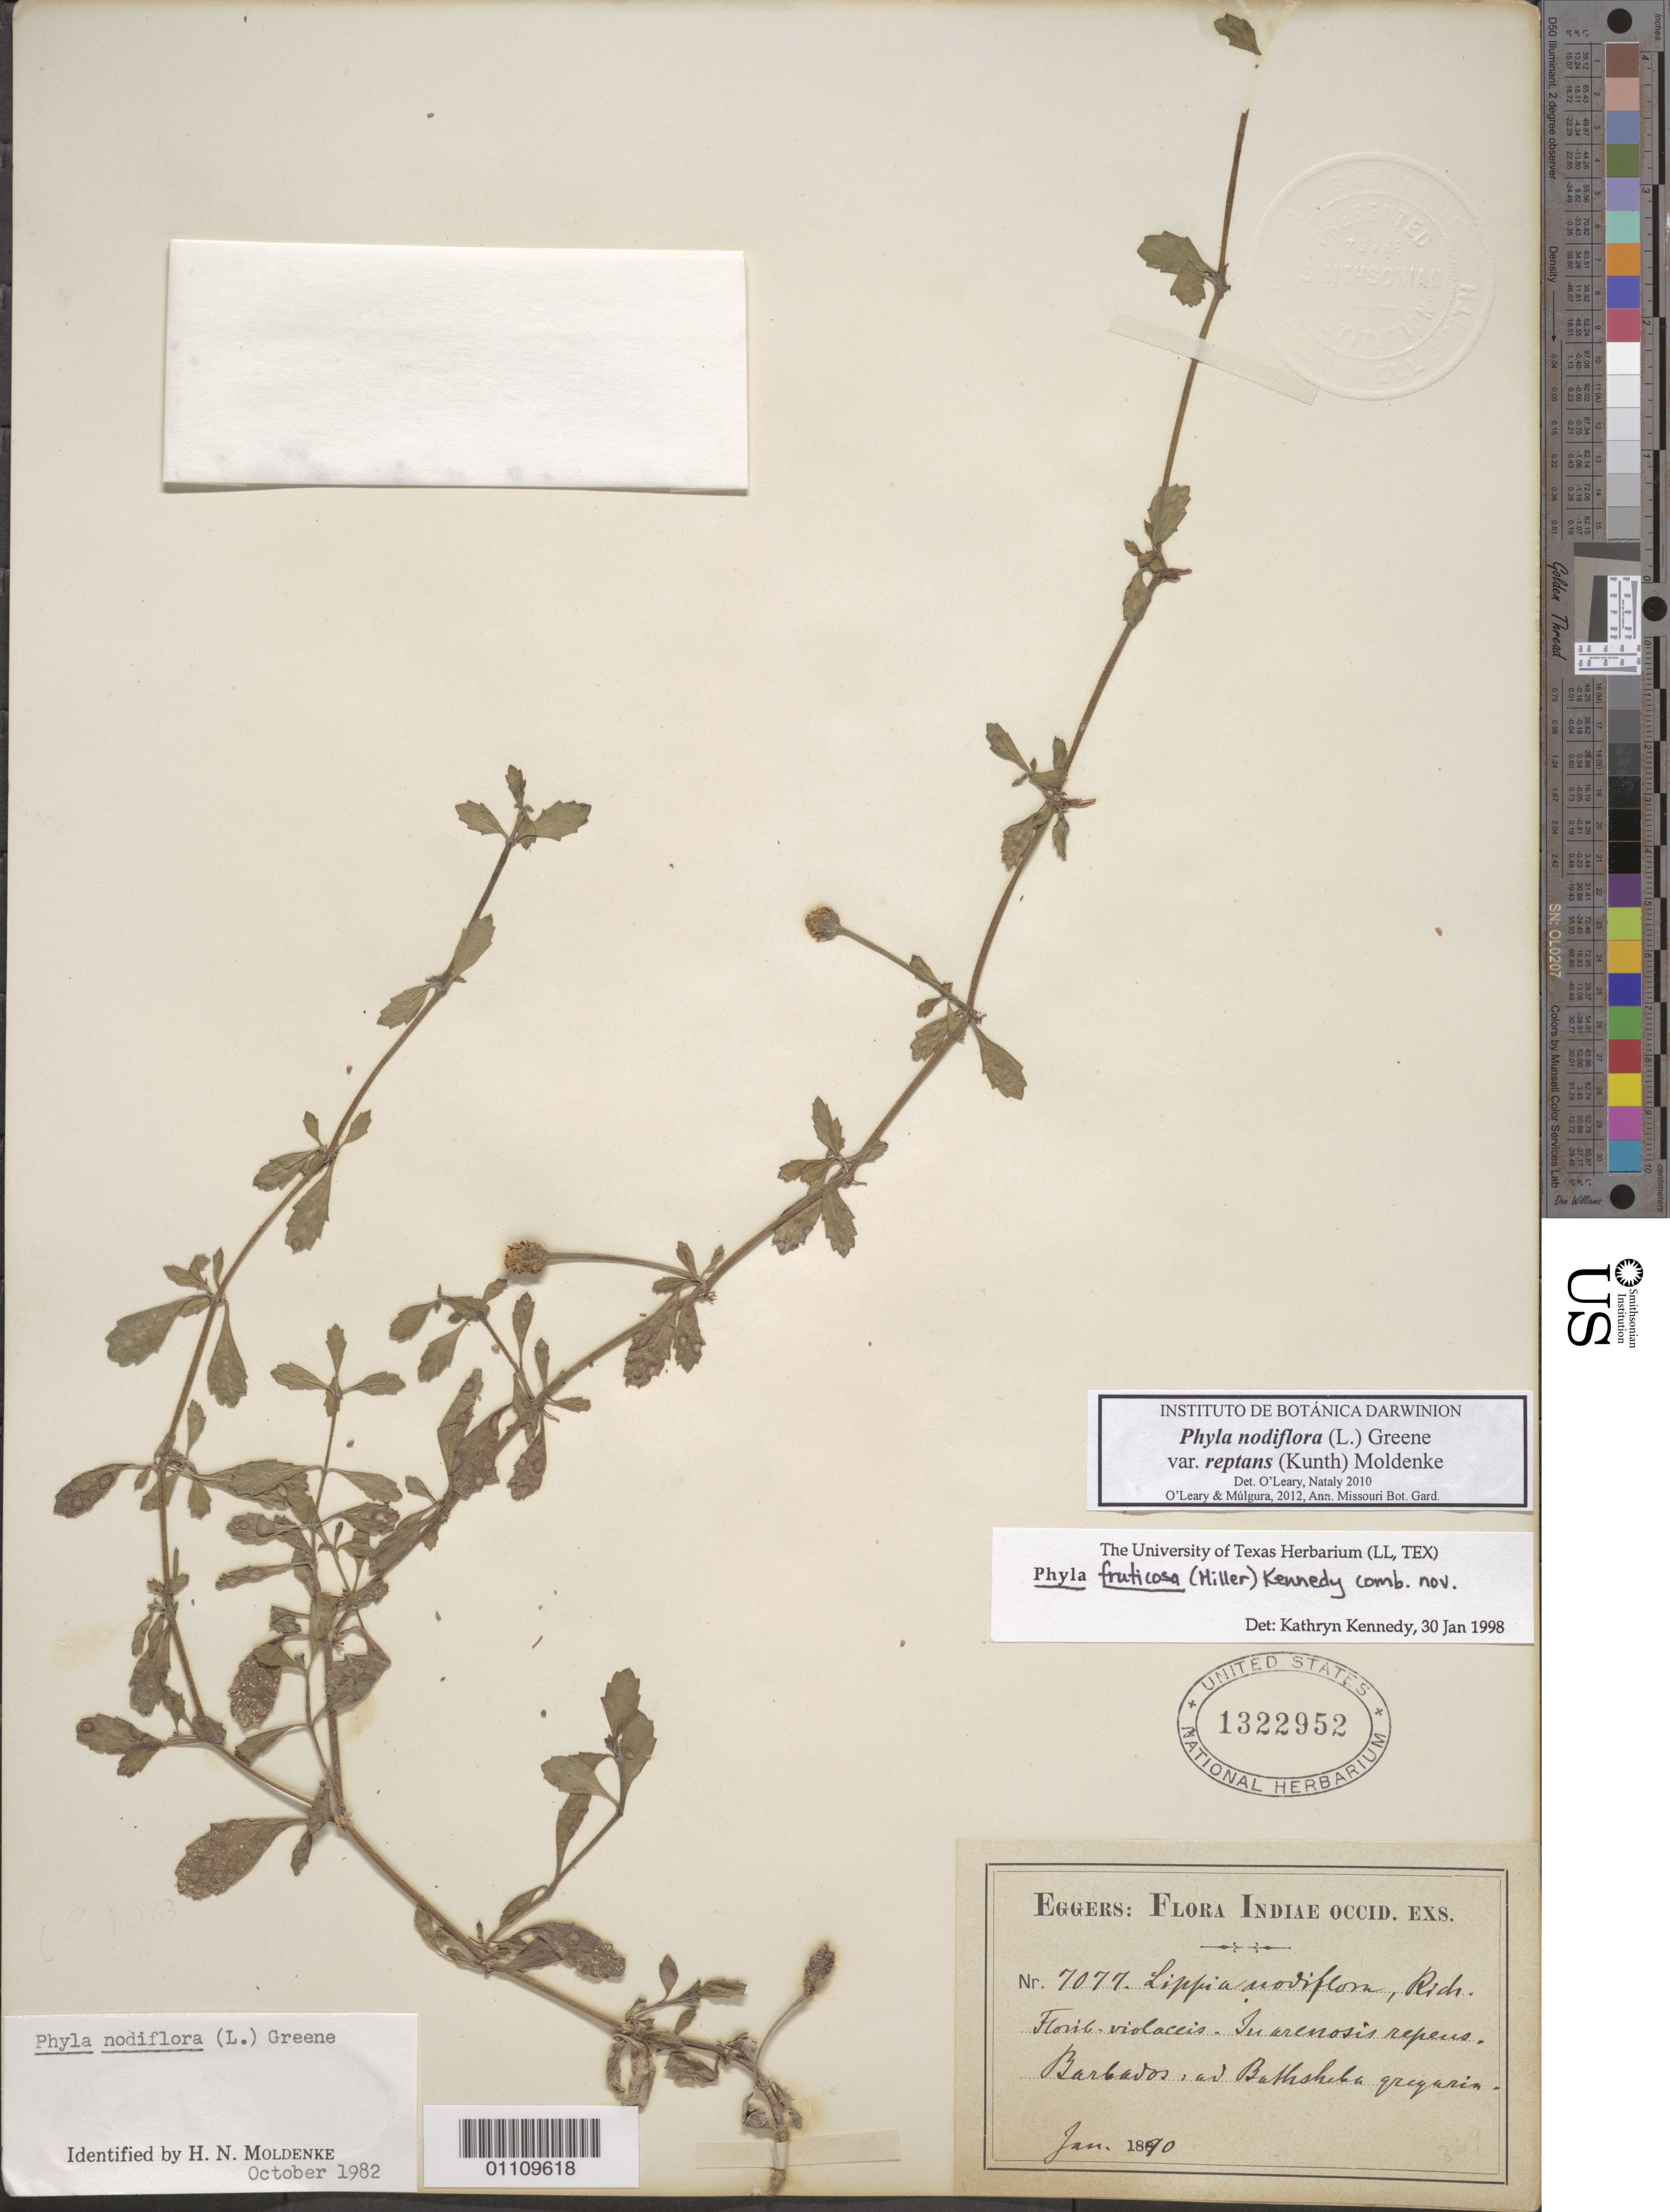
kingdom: Plantae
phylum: Tracheophyta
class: Magnoliopsida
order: Lamiales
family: Verbenaceae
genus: Phyla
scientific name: Phyla nodiflora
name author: (L.) Greene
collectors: H. F. A. von Eggers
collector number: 7077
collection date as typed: Jan 1890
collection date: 1890-01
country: Barbados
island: Barbados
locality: Bathsheba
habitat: Gregoria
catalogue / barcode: US 1322952